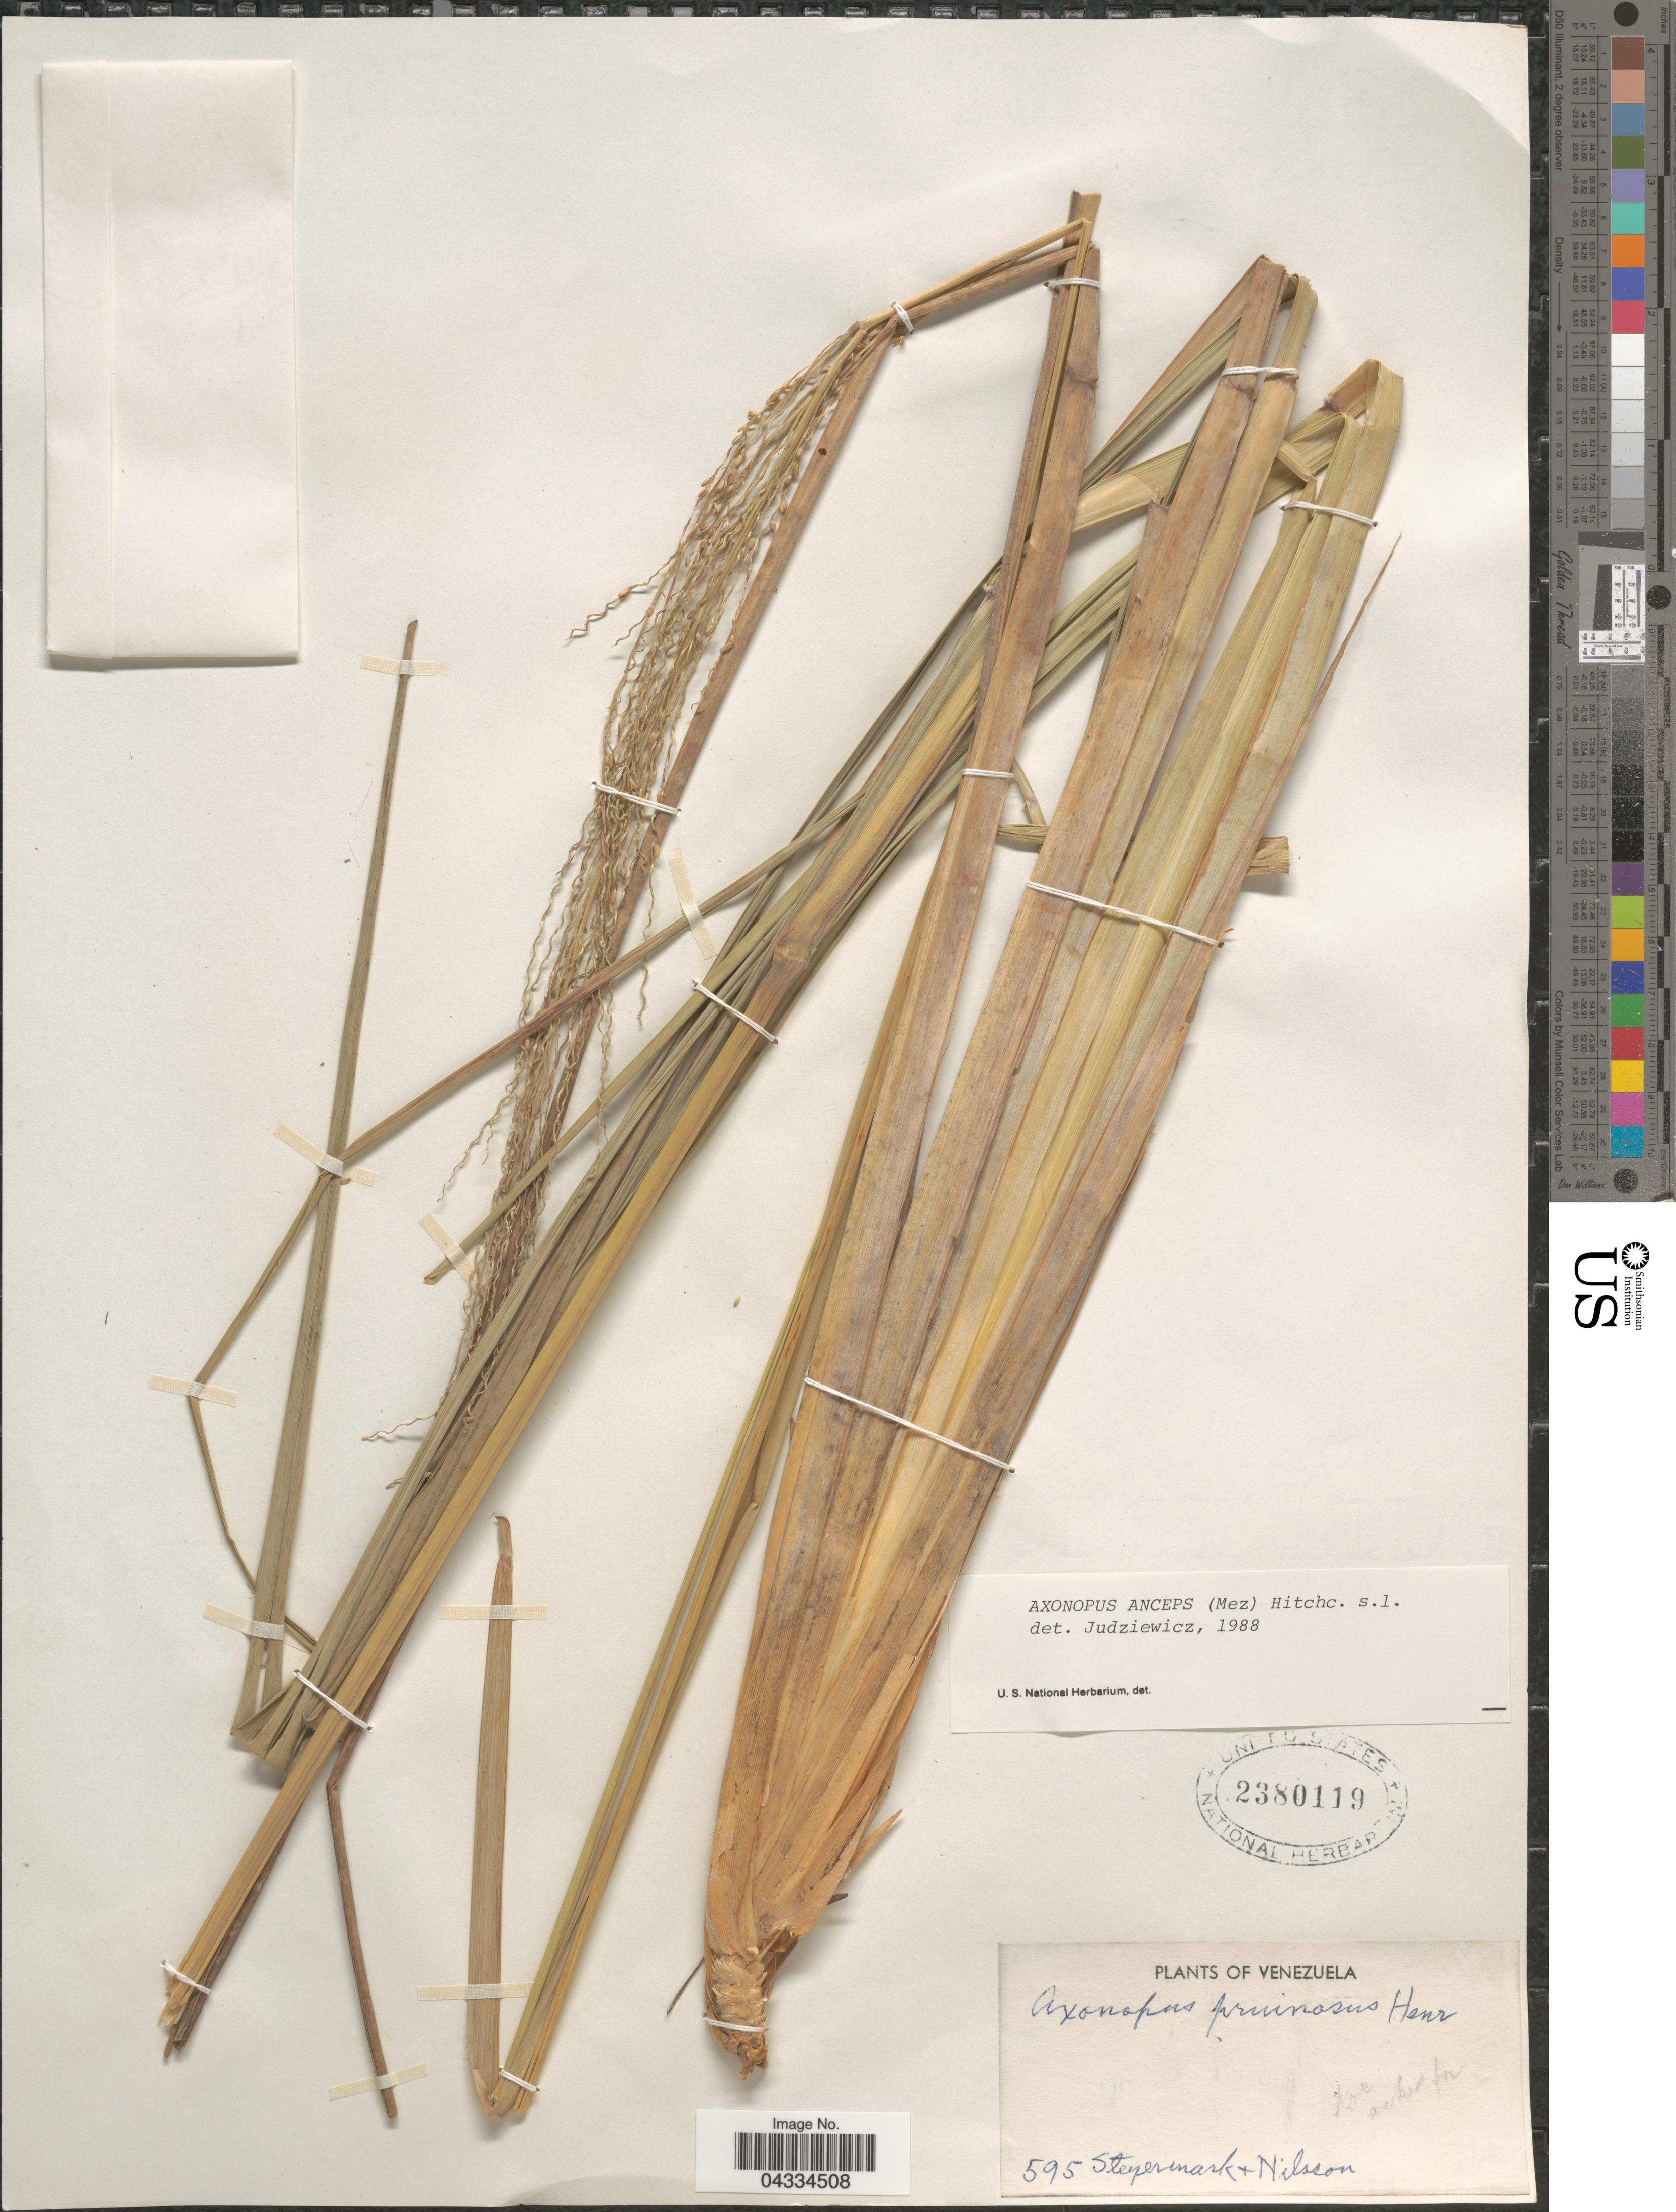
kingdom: Plantae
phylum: Tracheophyta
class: Liliopsida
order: Poales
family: Poaceae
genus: Axonopus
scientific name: Axonopus anceps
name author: (Mez) Hitchc.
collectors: Steyermark, -- & Nilsson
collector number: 595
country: Venezuela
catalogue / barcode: US 2380119